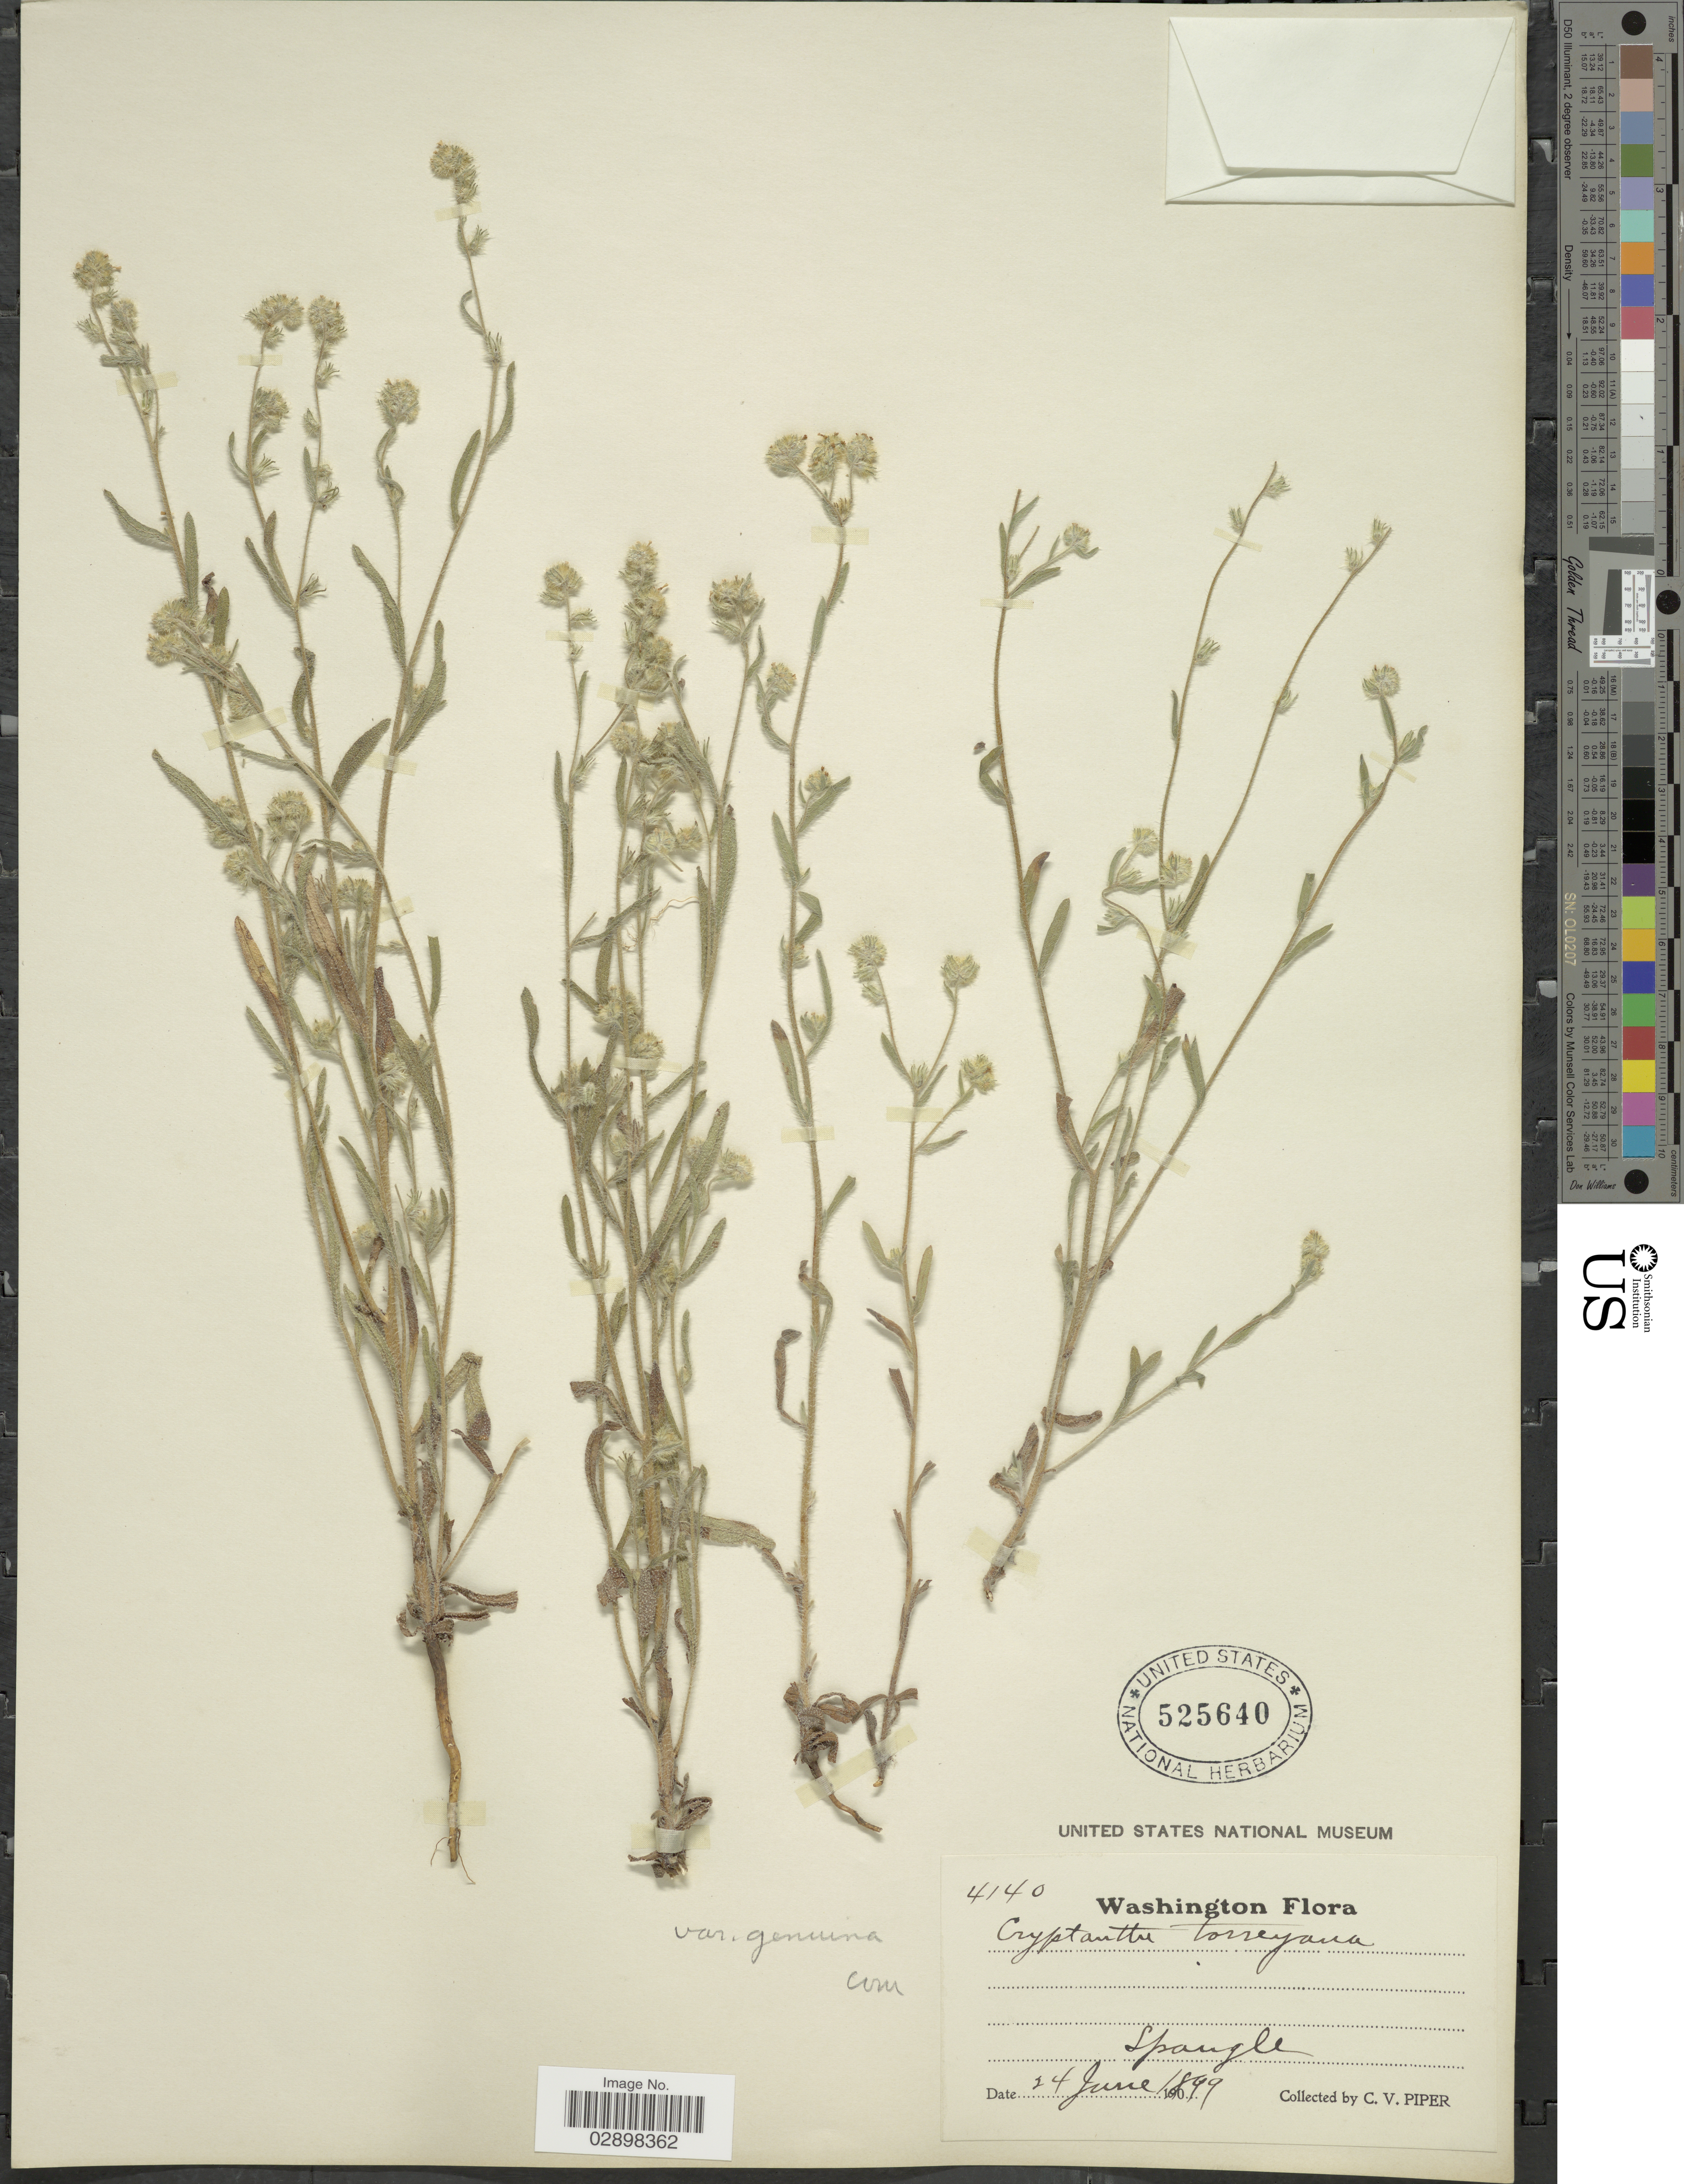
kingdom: Plantae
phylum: Tracheophyta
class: Magnoliopsida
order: Boraginales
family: Boraginaceae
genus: Cryptantha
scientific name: Cryptantha torreyana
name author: (A. Gray) S.W. Greene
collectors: C. V. Piper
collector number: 4140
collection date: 1899-06-24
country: United States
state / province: Washington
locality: Spangle.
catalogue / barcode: US 525640